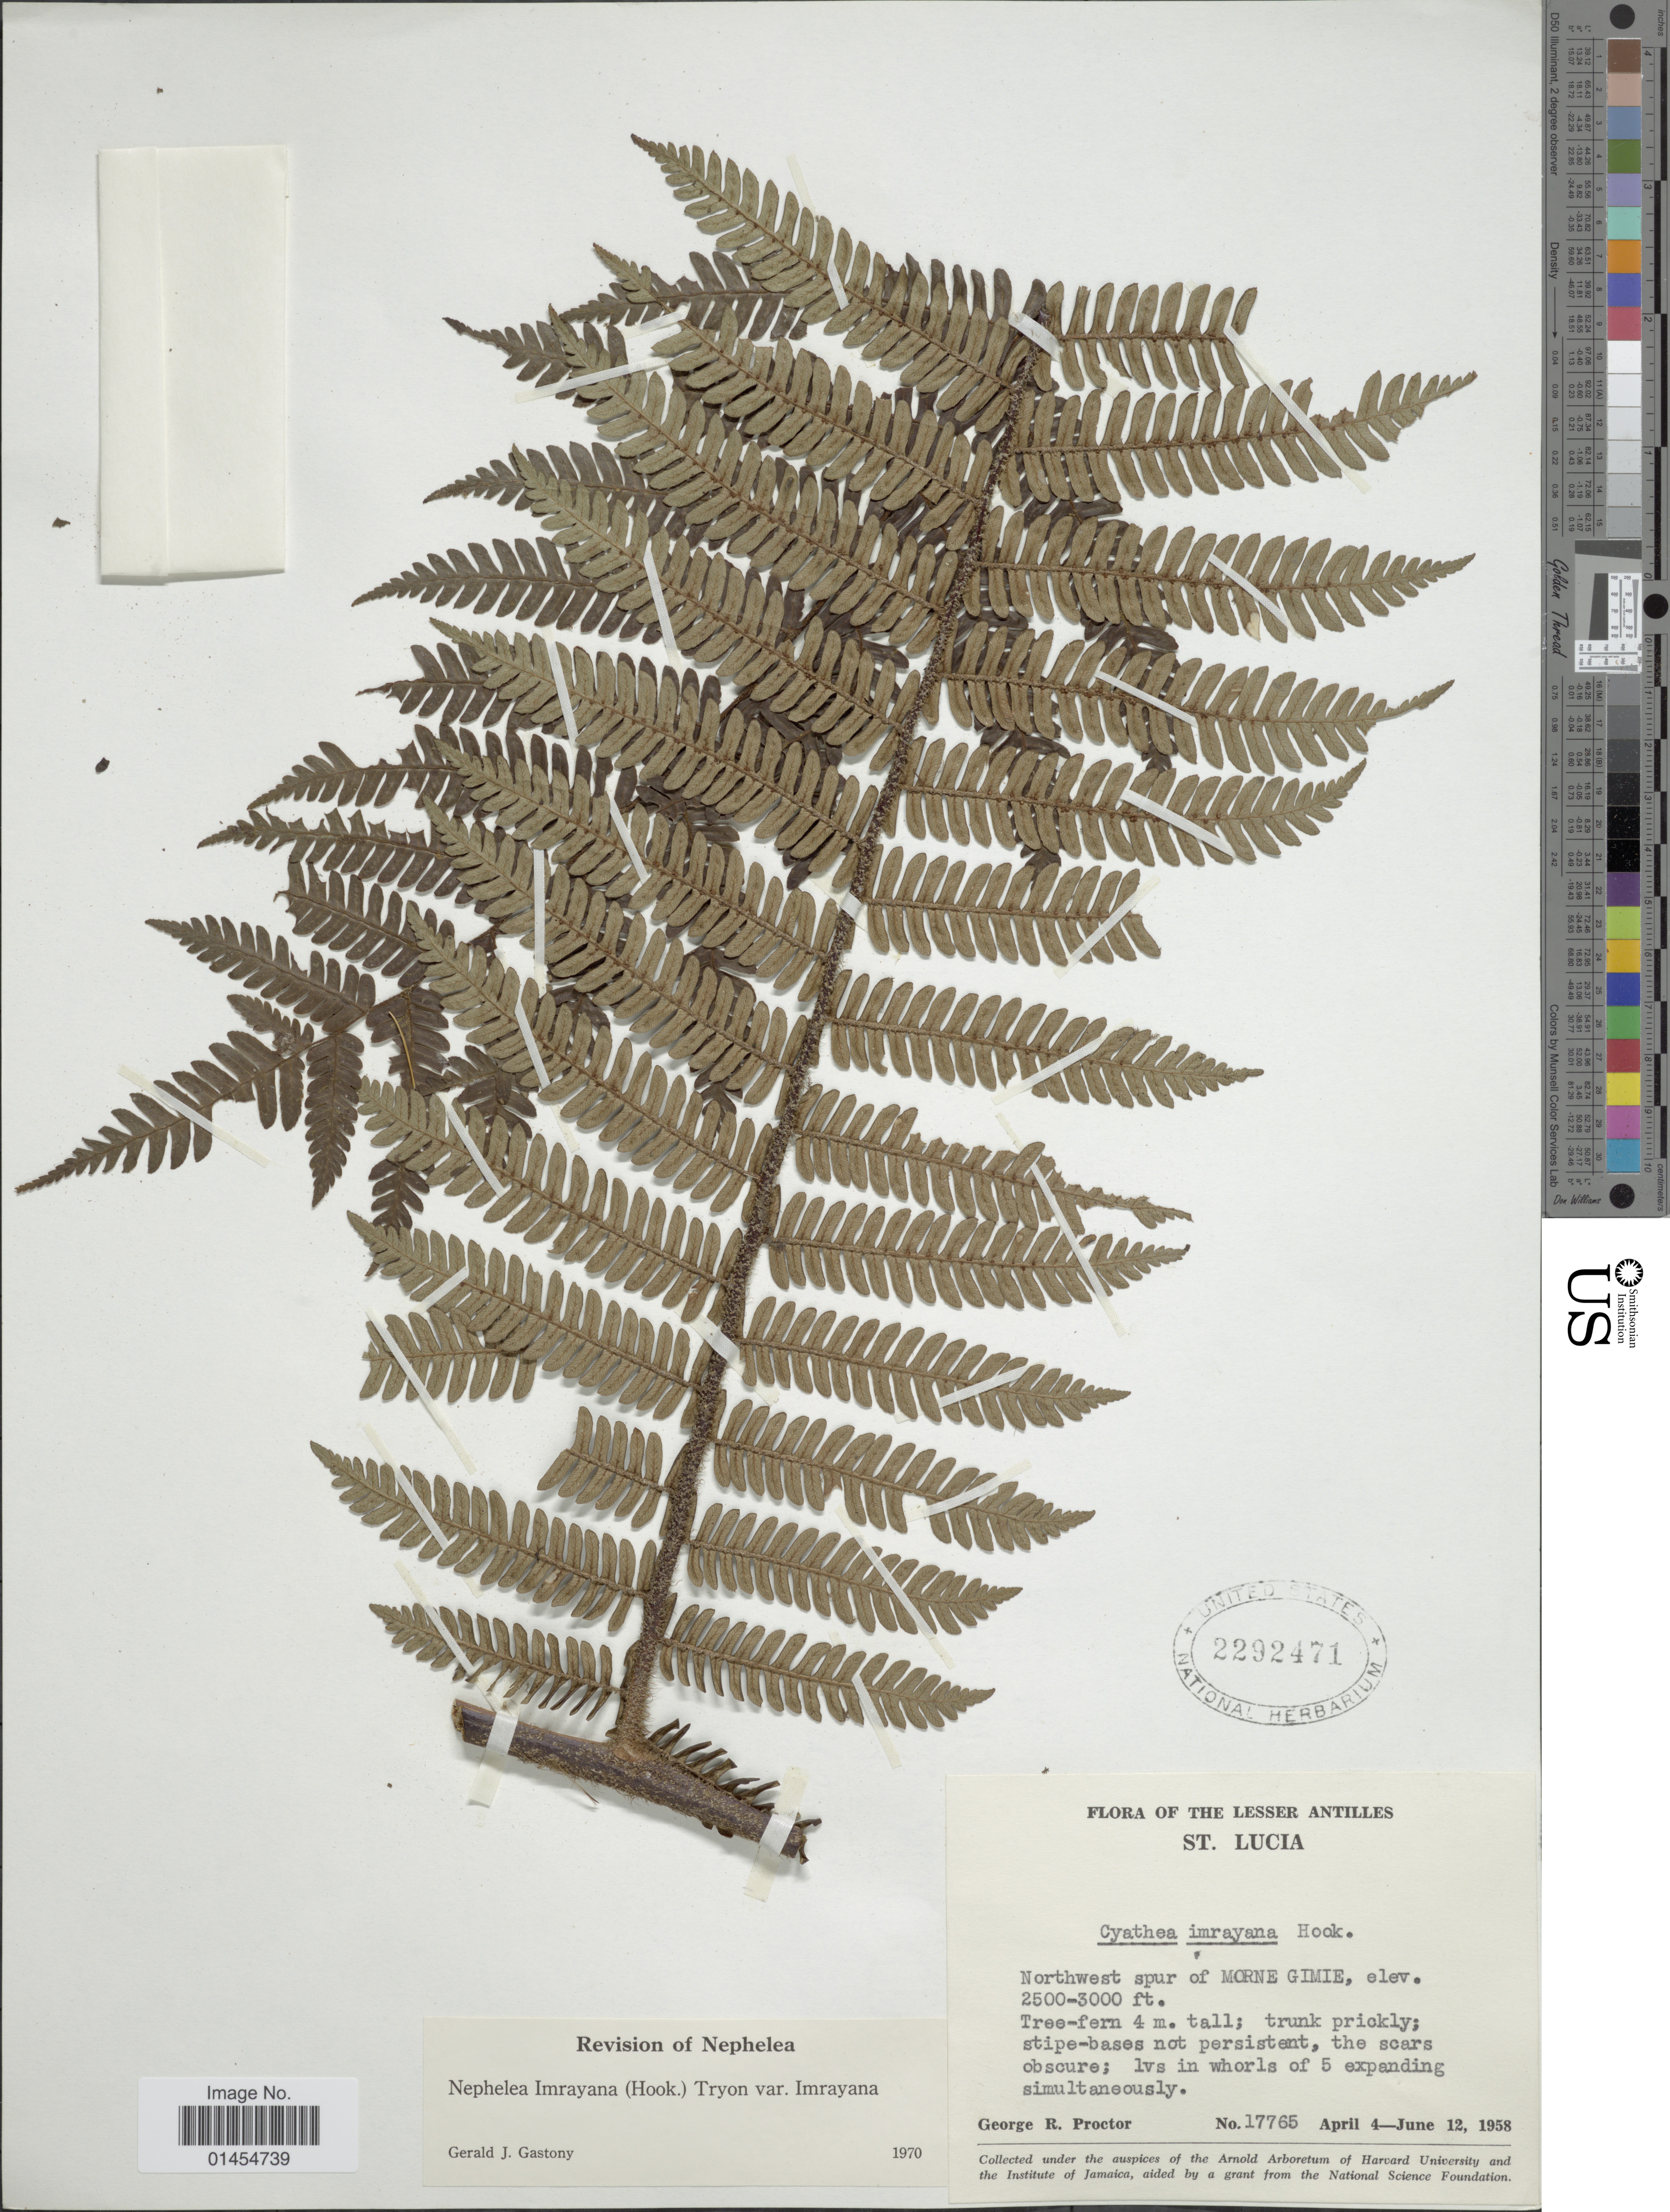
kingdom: Plantae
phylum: Tracheophyta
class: Polypodiopsida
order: Cyatheales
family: Cyatheaceae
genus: Alsophila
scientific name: Alsophila imrayana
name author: (Hook.) D.S. Conant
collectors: G. R. Proctor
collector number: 17765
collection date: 1958-04-04/1958-06-12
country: St. Lucia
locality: Lesser Antilles. Northwest spur of Morne Gimie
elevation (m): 762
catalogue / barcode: US 2292471